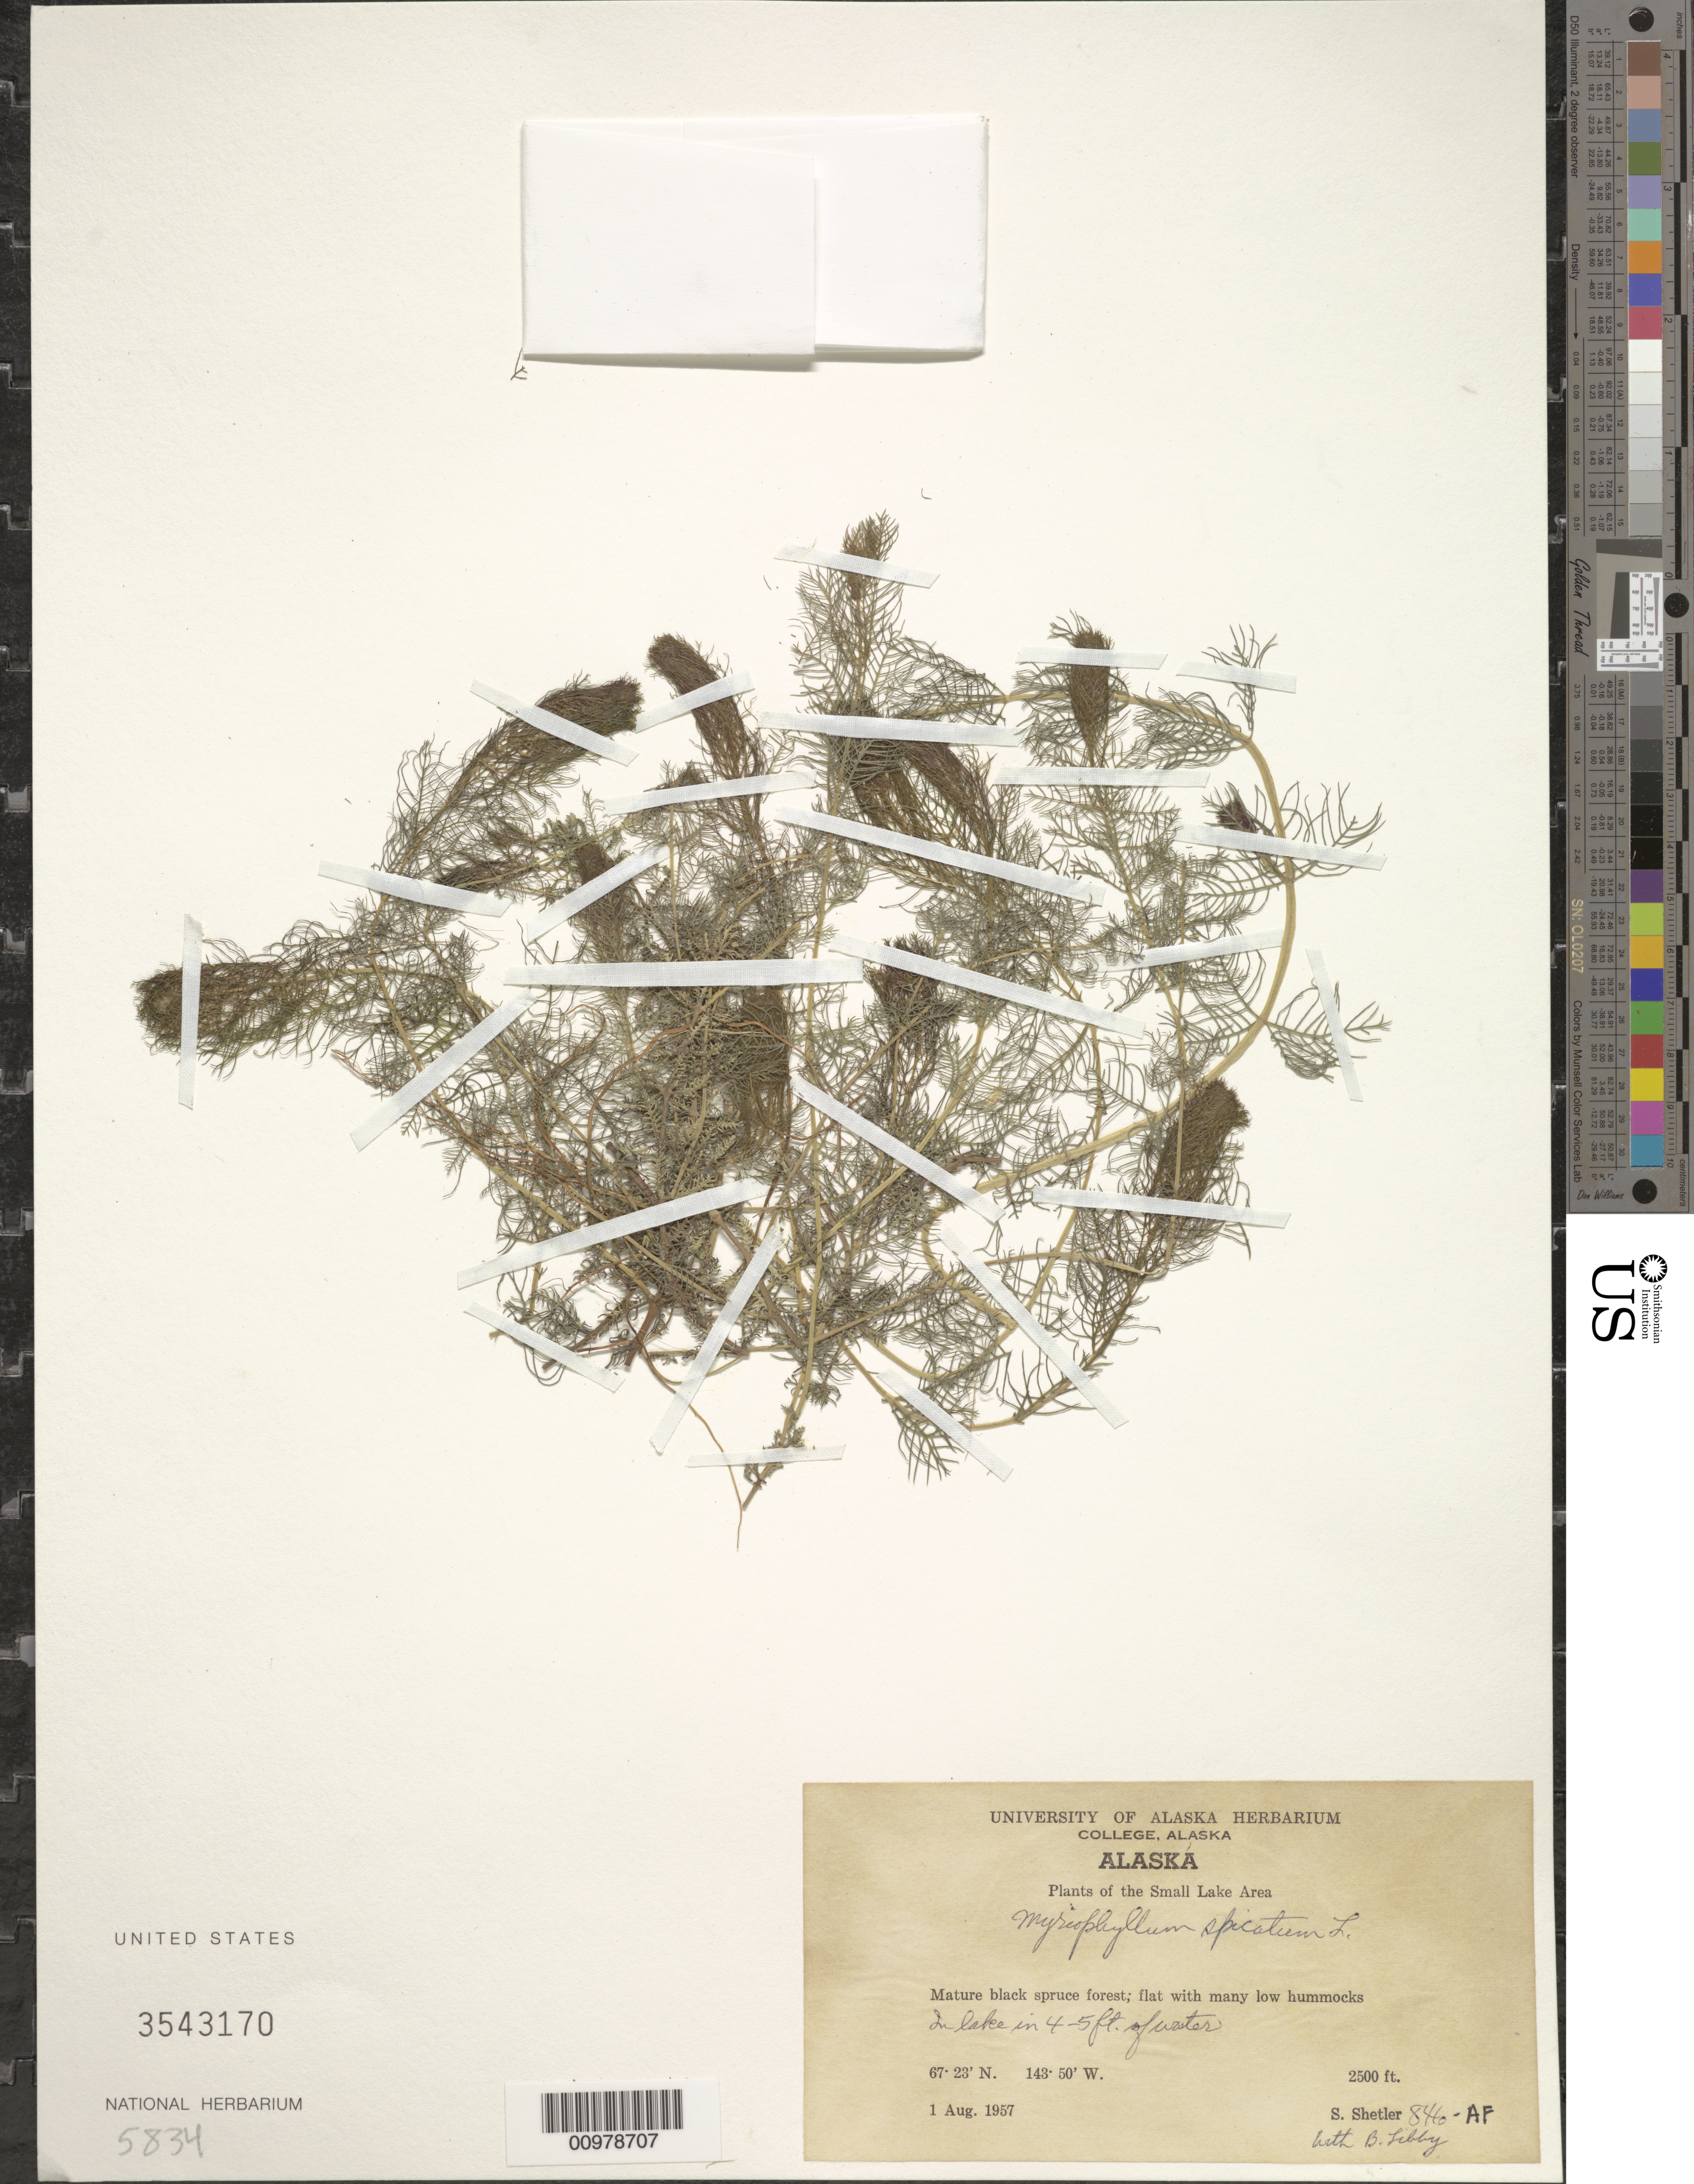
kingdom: Plantae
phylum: Tracheophyta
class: Magnoliopsida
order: Saxifragales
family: Haloragaceae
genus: Myriophyllum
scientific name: Myriophyllum exalbescens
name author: Fernald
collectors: S. Shetler & B. Libby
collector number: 846-AF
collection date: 1957-08-01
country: United States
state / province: Alaska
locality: Small Lake Area.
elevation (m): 762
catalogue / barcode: US 3543170